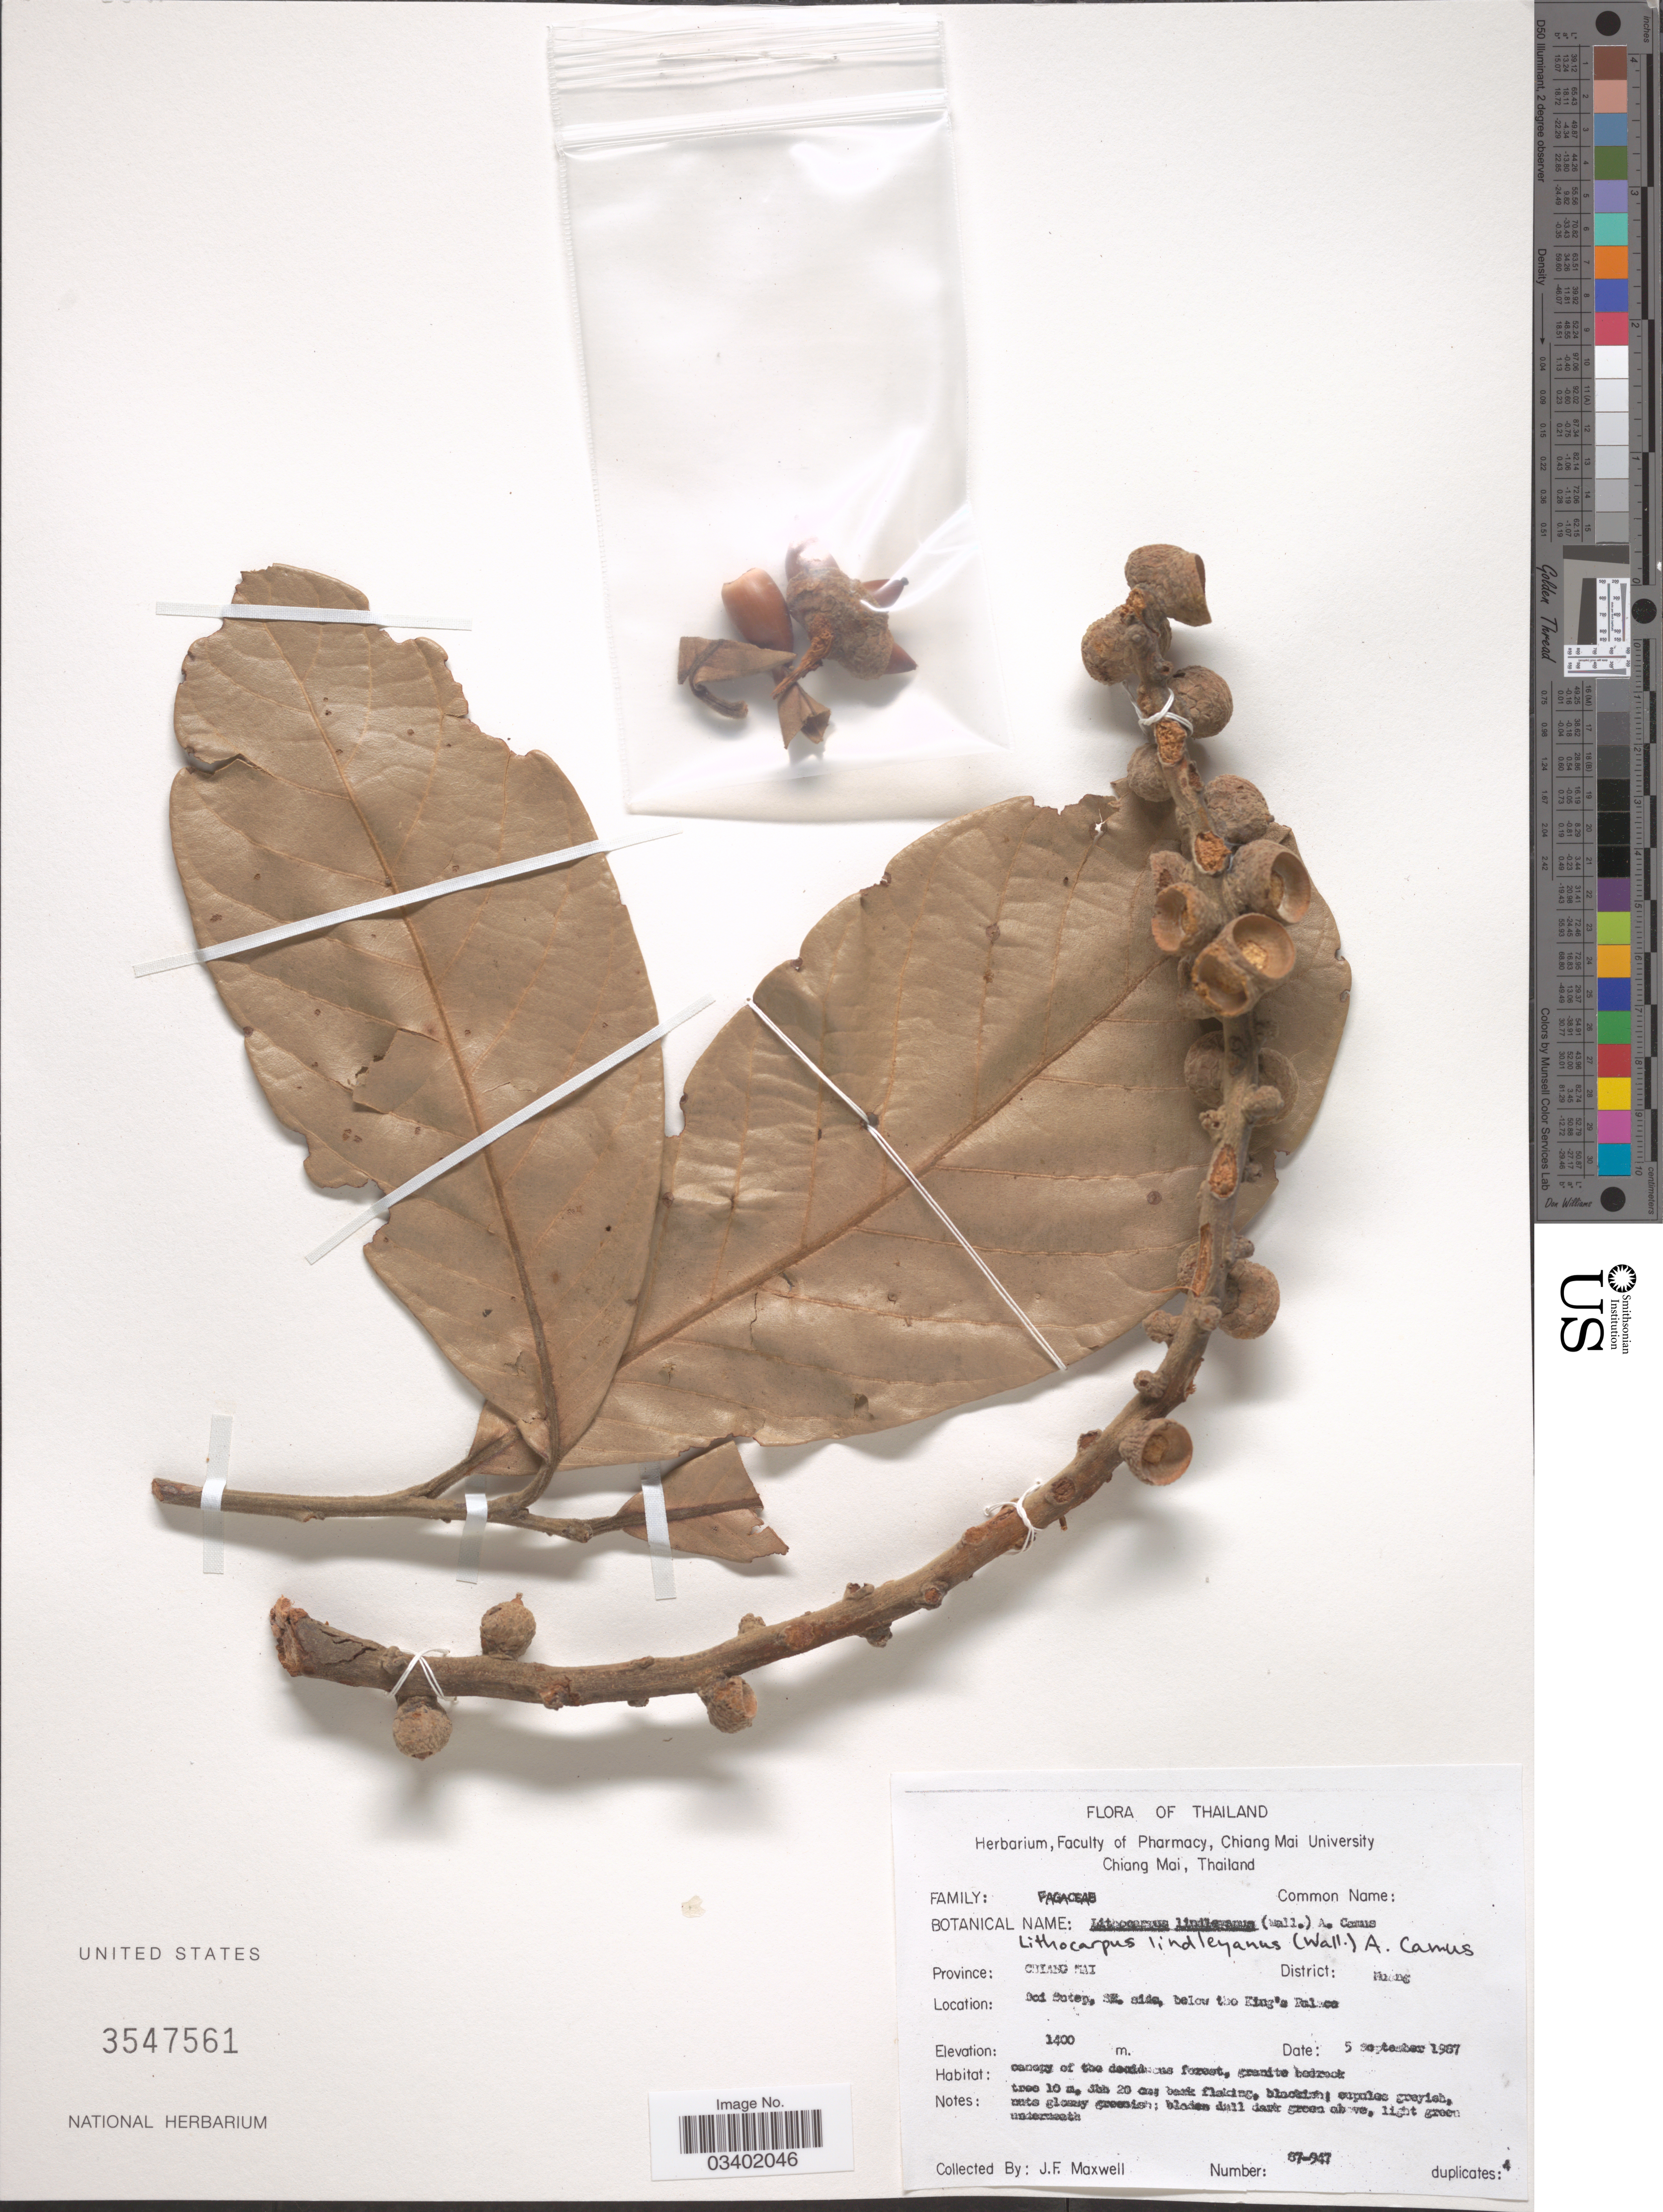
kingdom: Plantae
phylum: Tracheophyta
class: Magnoliopsida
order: Fagales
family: Fagaceae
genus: Lithocarpus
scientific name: Lithocarpus lindleyanus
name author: (Wall. ex A. DC.) A. Camus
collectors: J. Maxwell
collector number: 87-947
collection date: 1987-09-05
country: Thailand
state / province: Chiang Mai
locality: District: Muang. Boi Botep, SE. side, below the King's Palace.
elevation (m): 1400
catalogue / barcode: US 3547561